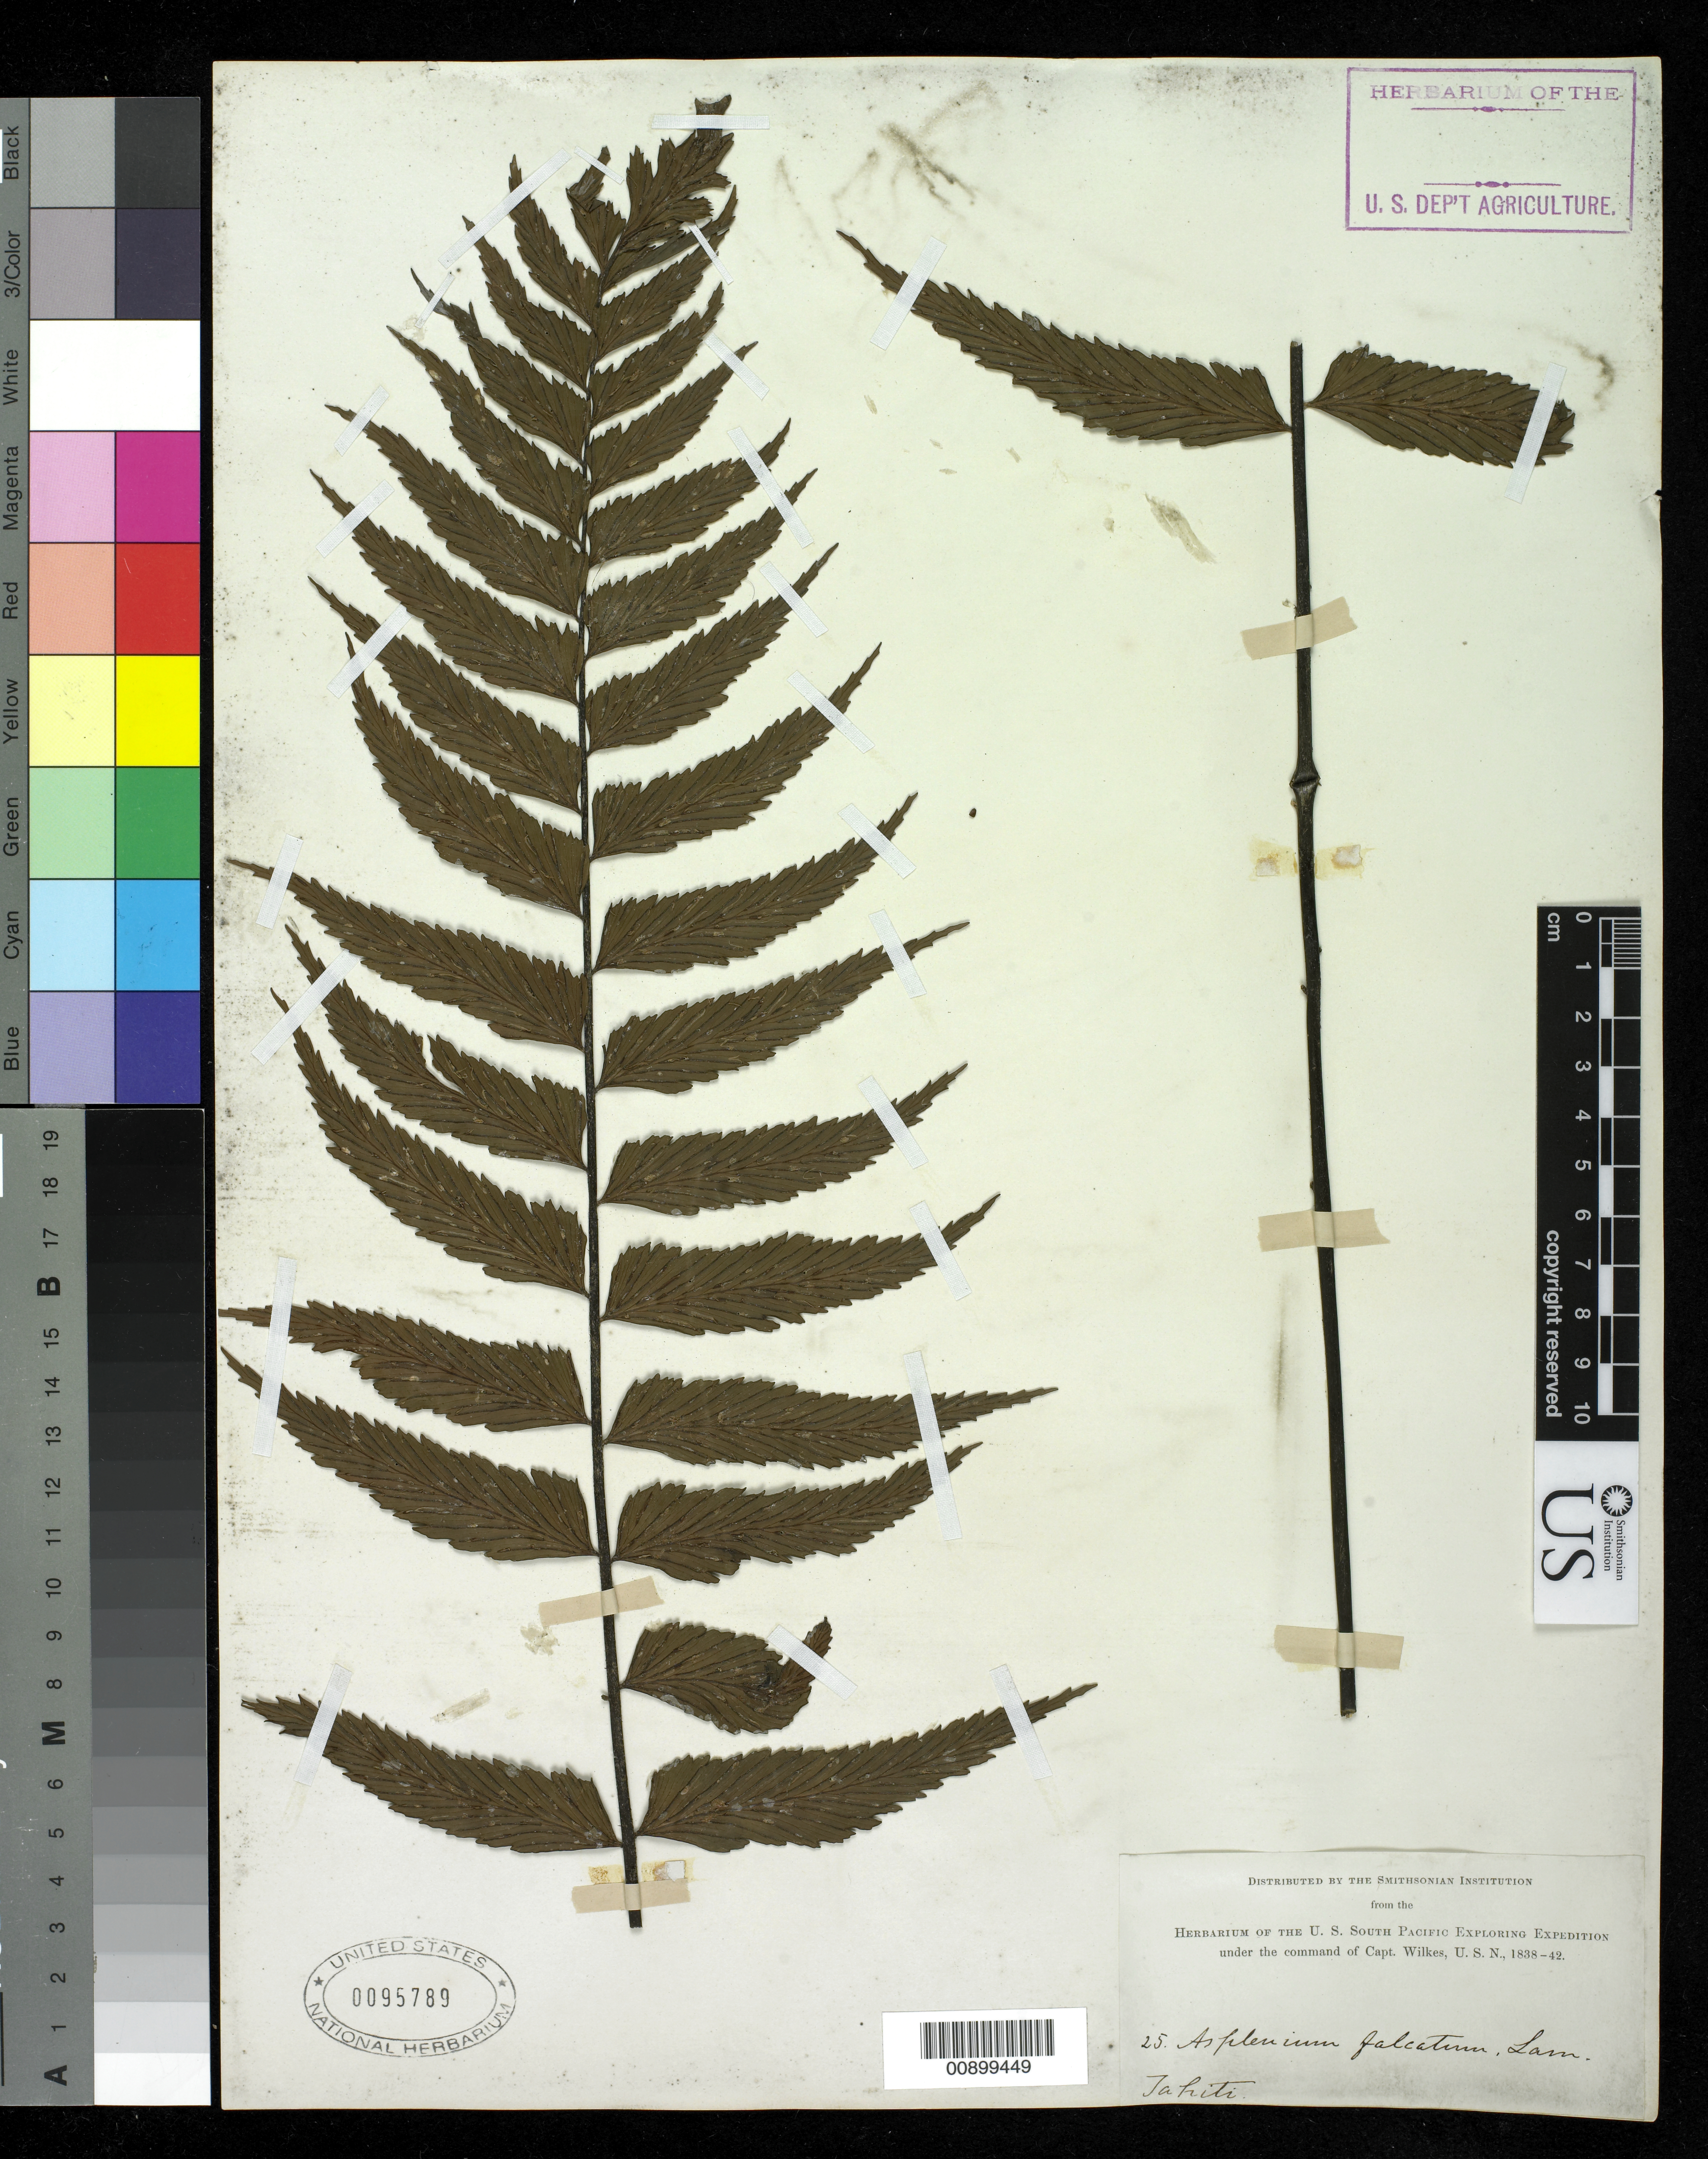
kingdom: Plantae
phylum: Tracheophyta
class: Polypodiopsida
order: Polypodiales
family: Aspleniaceae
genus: Asplenium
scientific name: Asplenium polyodon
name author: G. Forst.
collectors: Wilkes Explor. Exped.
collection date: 1838/1842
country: French Polynesia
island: Tahiti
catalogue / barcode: US 95789